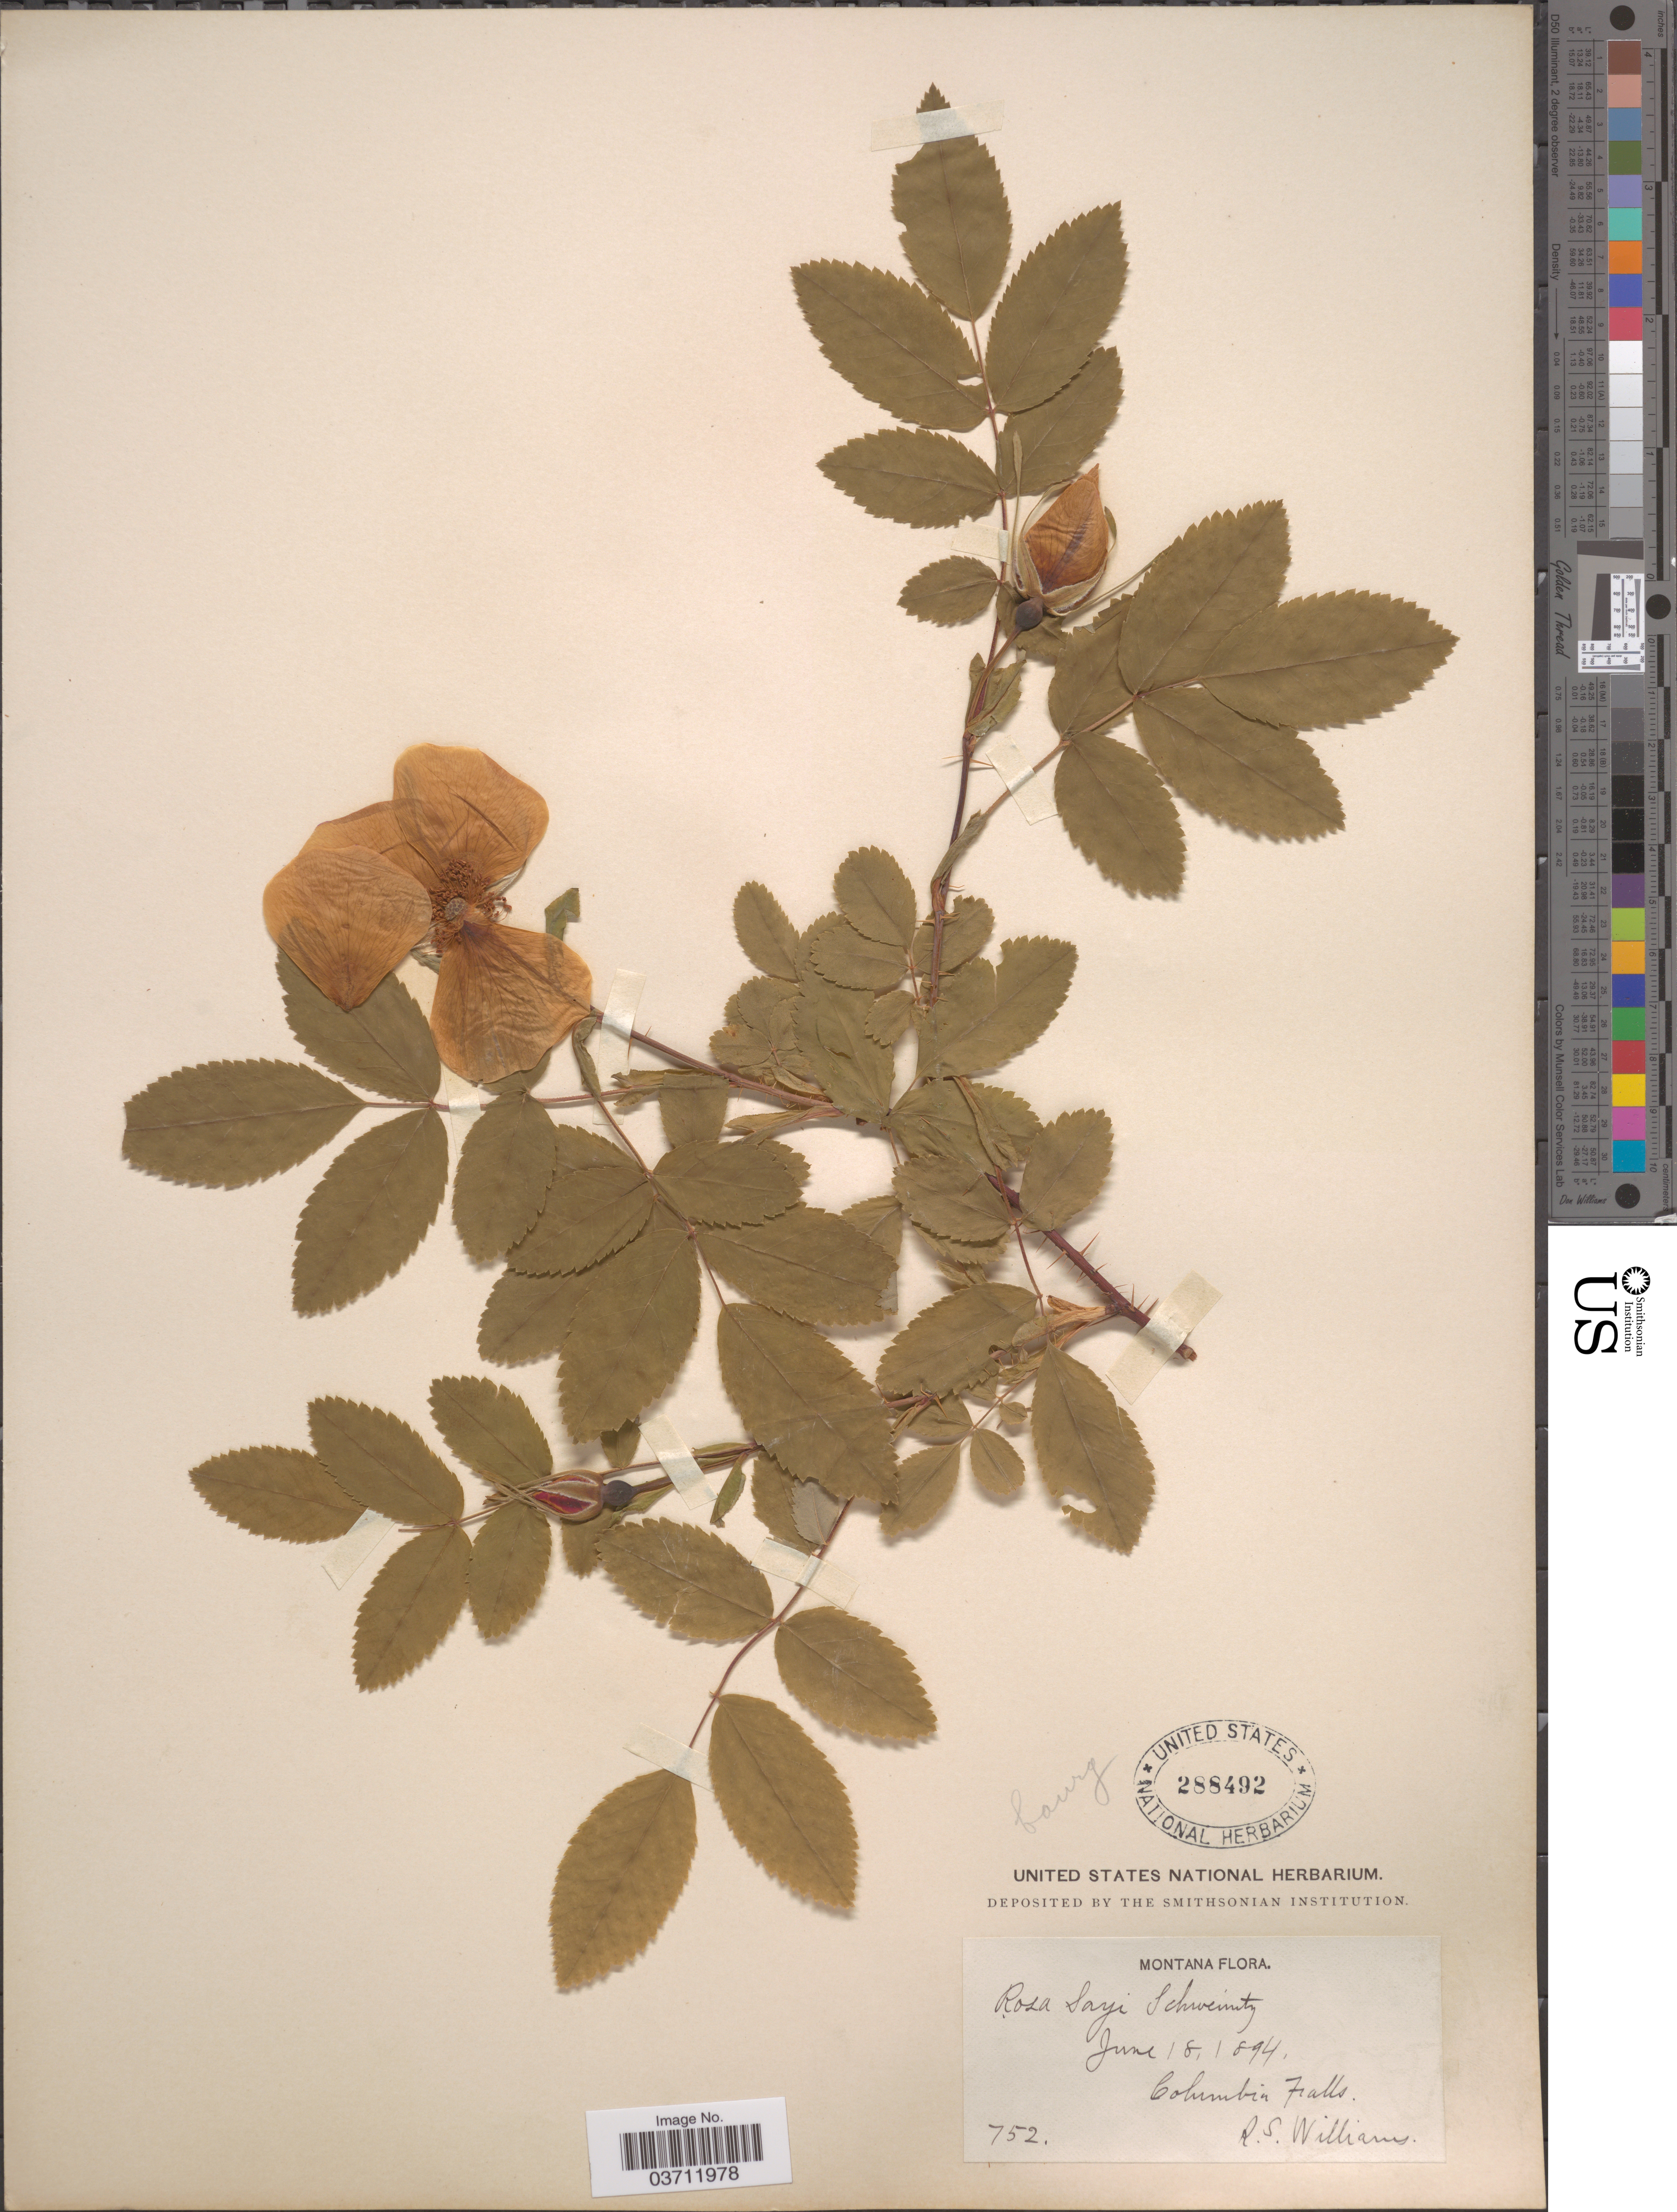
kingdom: Plantae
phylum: Tracheophyta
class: Magnoliopsida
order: Rosales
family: Rosaceae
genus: Rosa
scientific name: Rosa sayi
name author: Schwein.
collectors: R. Wiliams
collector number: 752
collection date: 1894-06-18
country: United States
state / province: Montana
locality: Columbia Falls.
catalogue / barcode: US 288492